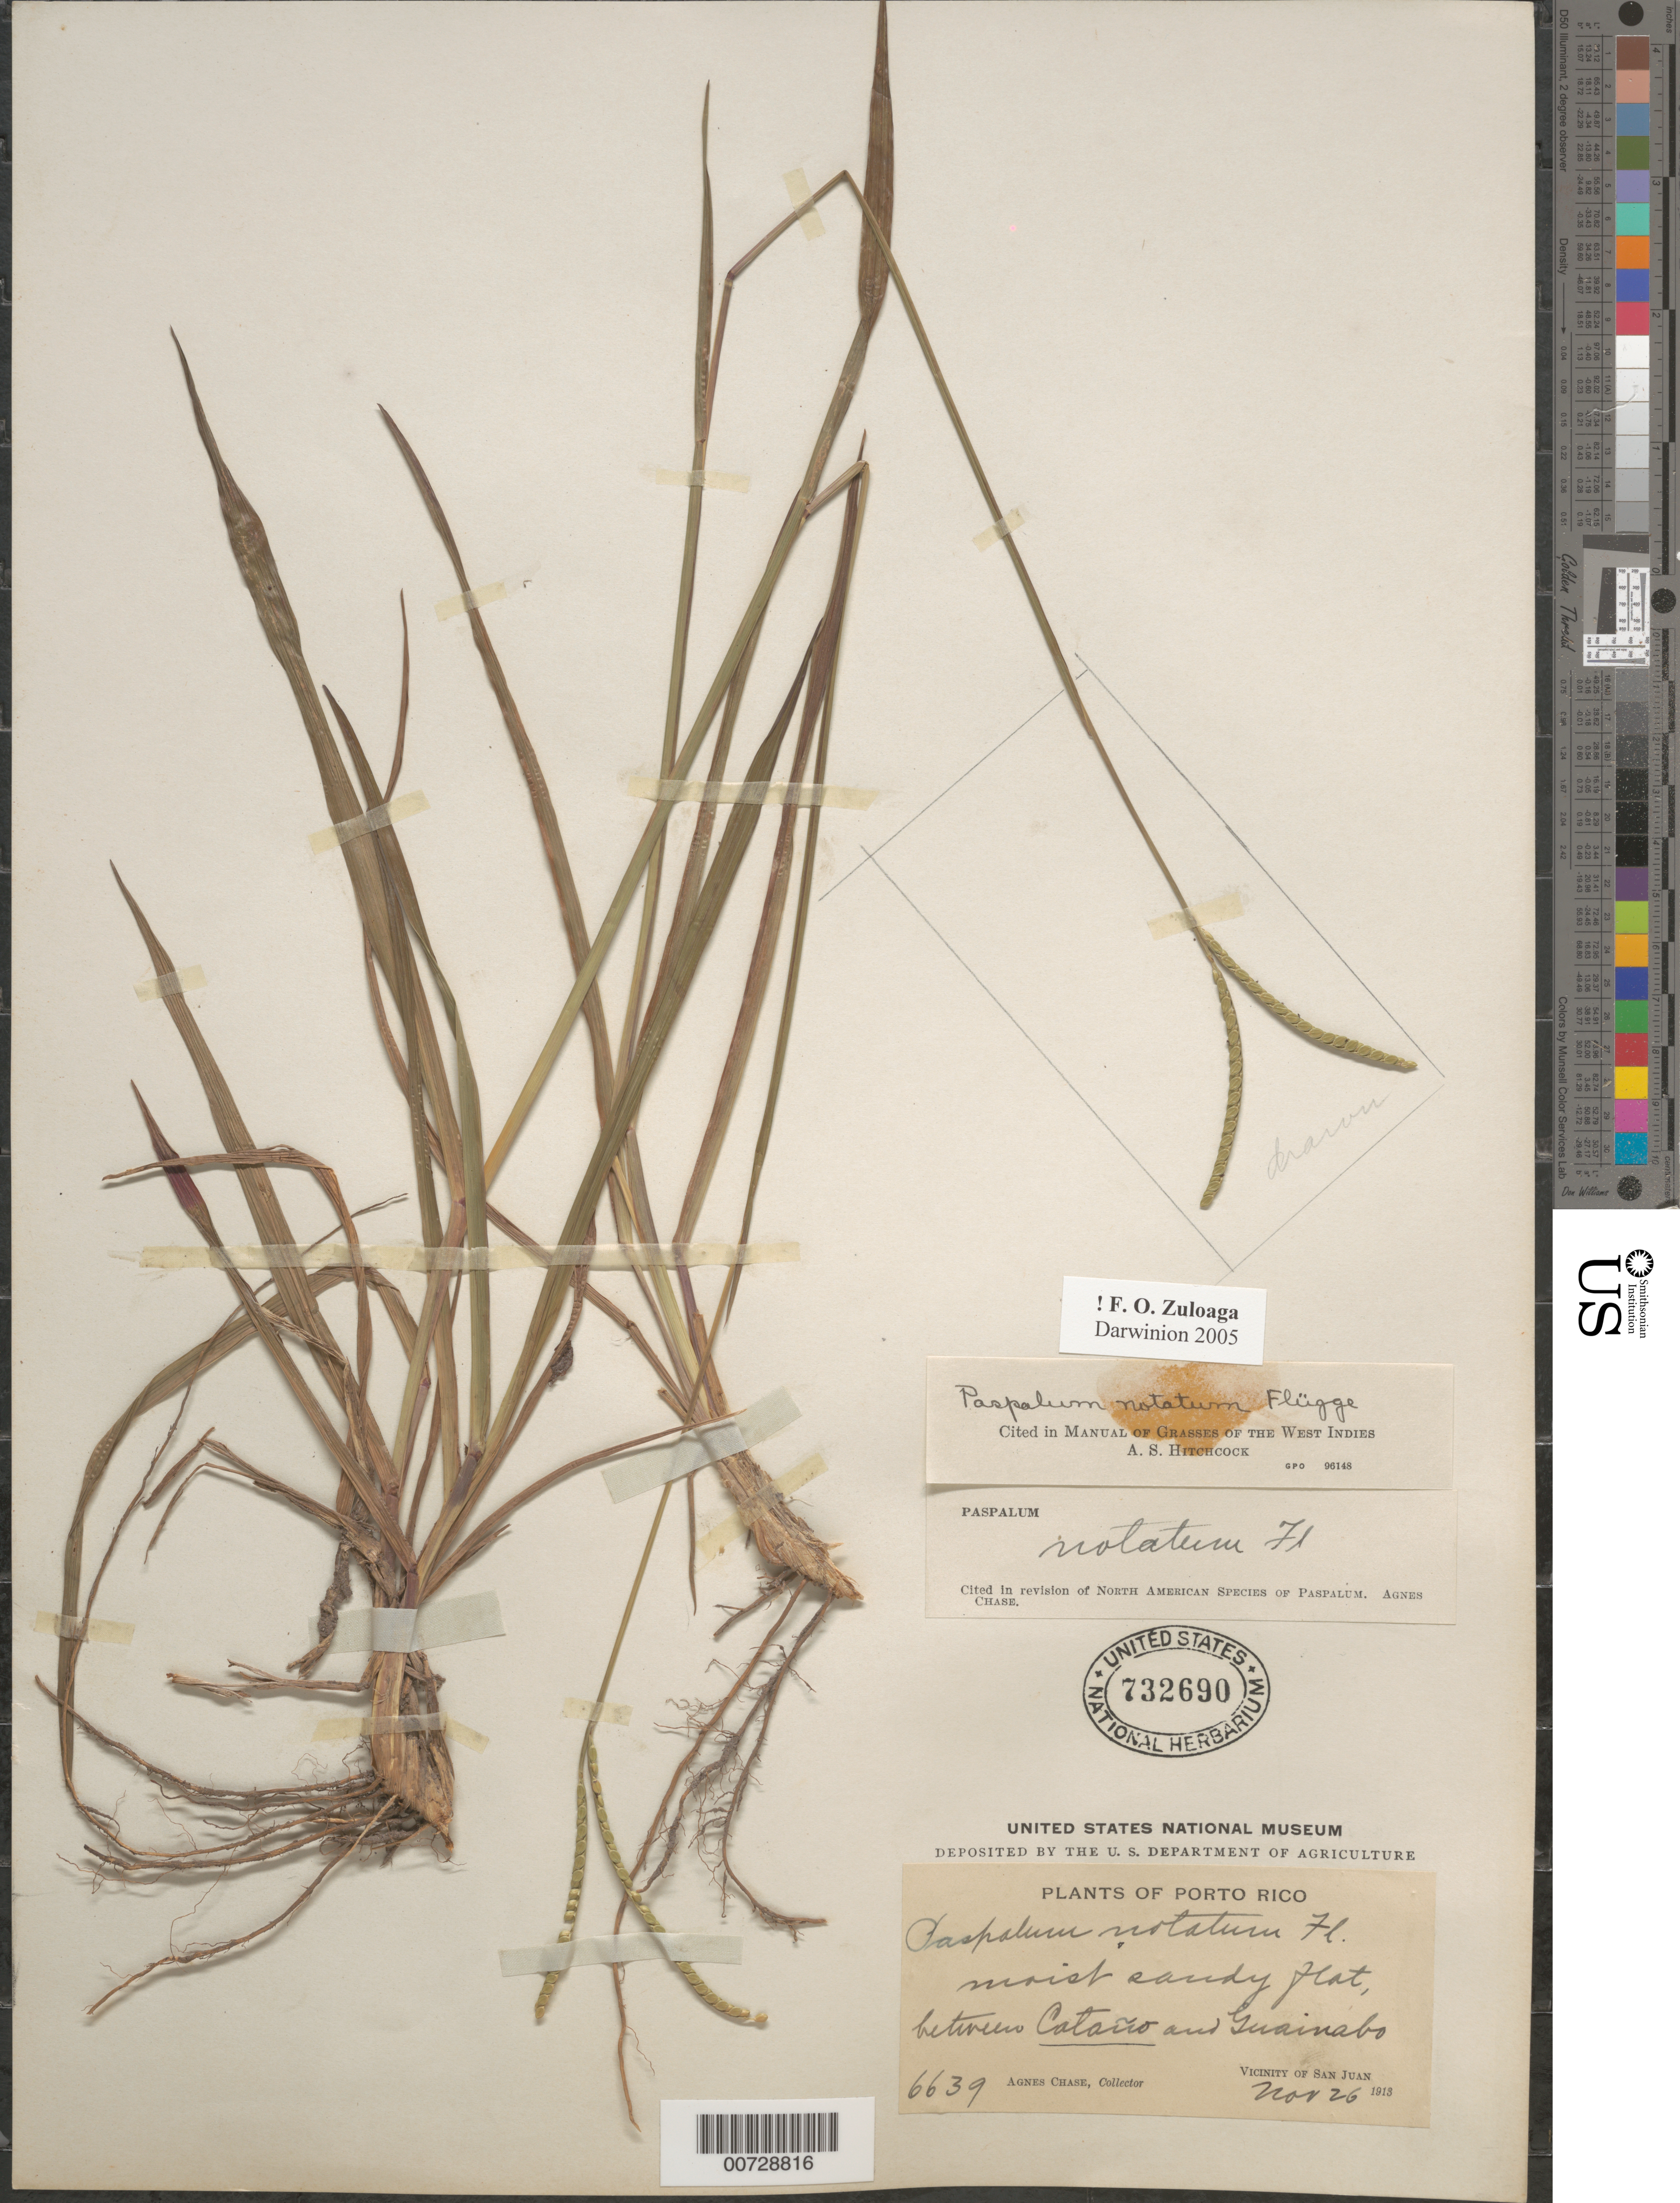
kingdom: Plantae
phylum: Tracheophyta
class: Liliopsida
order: Poales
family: Poaceae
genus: Paspalum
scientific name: Paspalum notatum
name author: Flüggé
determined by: Hitchcock, Albert S.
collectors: A. Chase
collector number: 6639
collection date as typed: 26 Nov 1913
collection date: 1913-11-26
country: Puerto Rico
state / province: San Juan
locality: San Juan, vic of; btw Cataño and Guainabo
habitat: Moist sandy flat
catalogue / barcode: US 732690